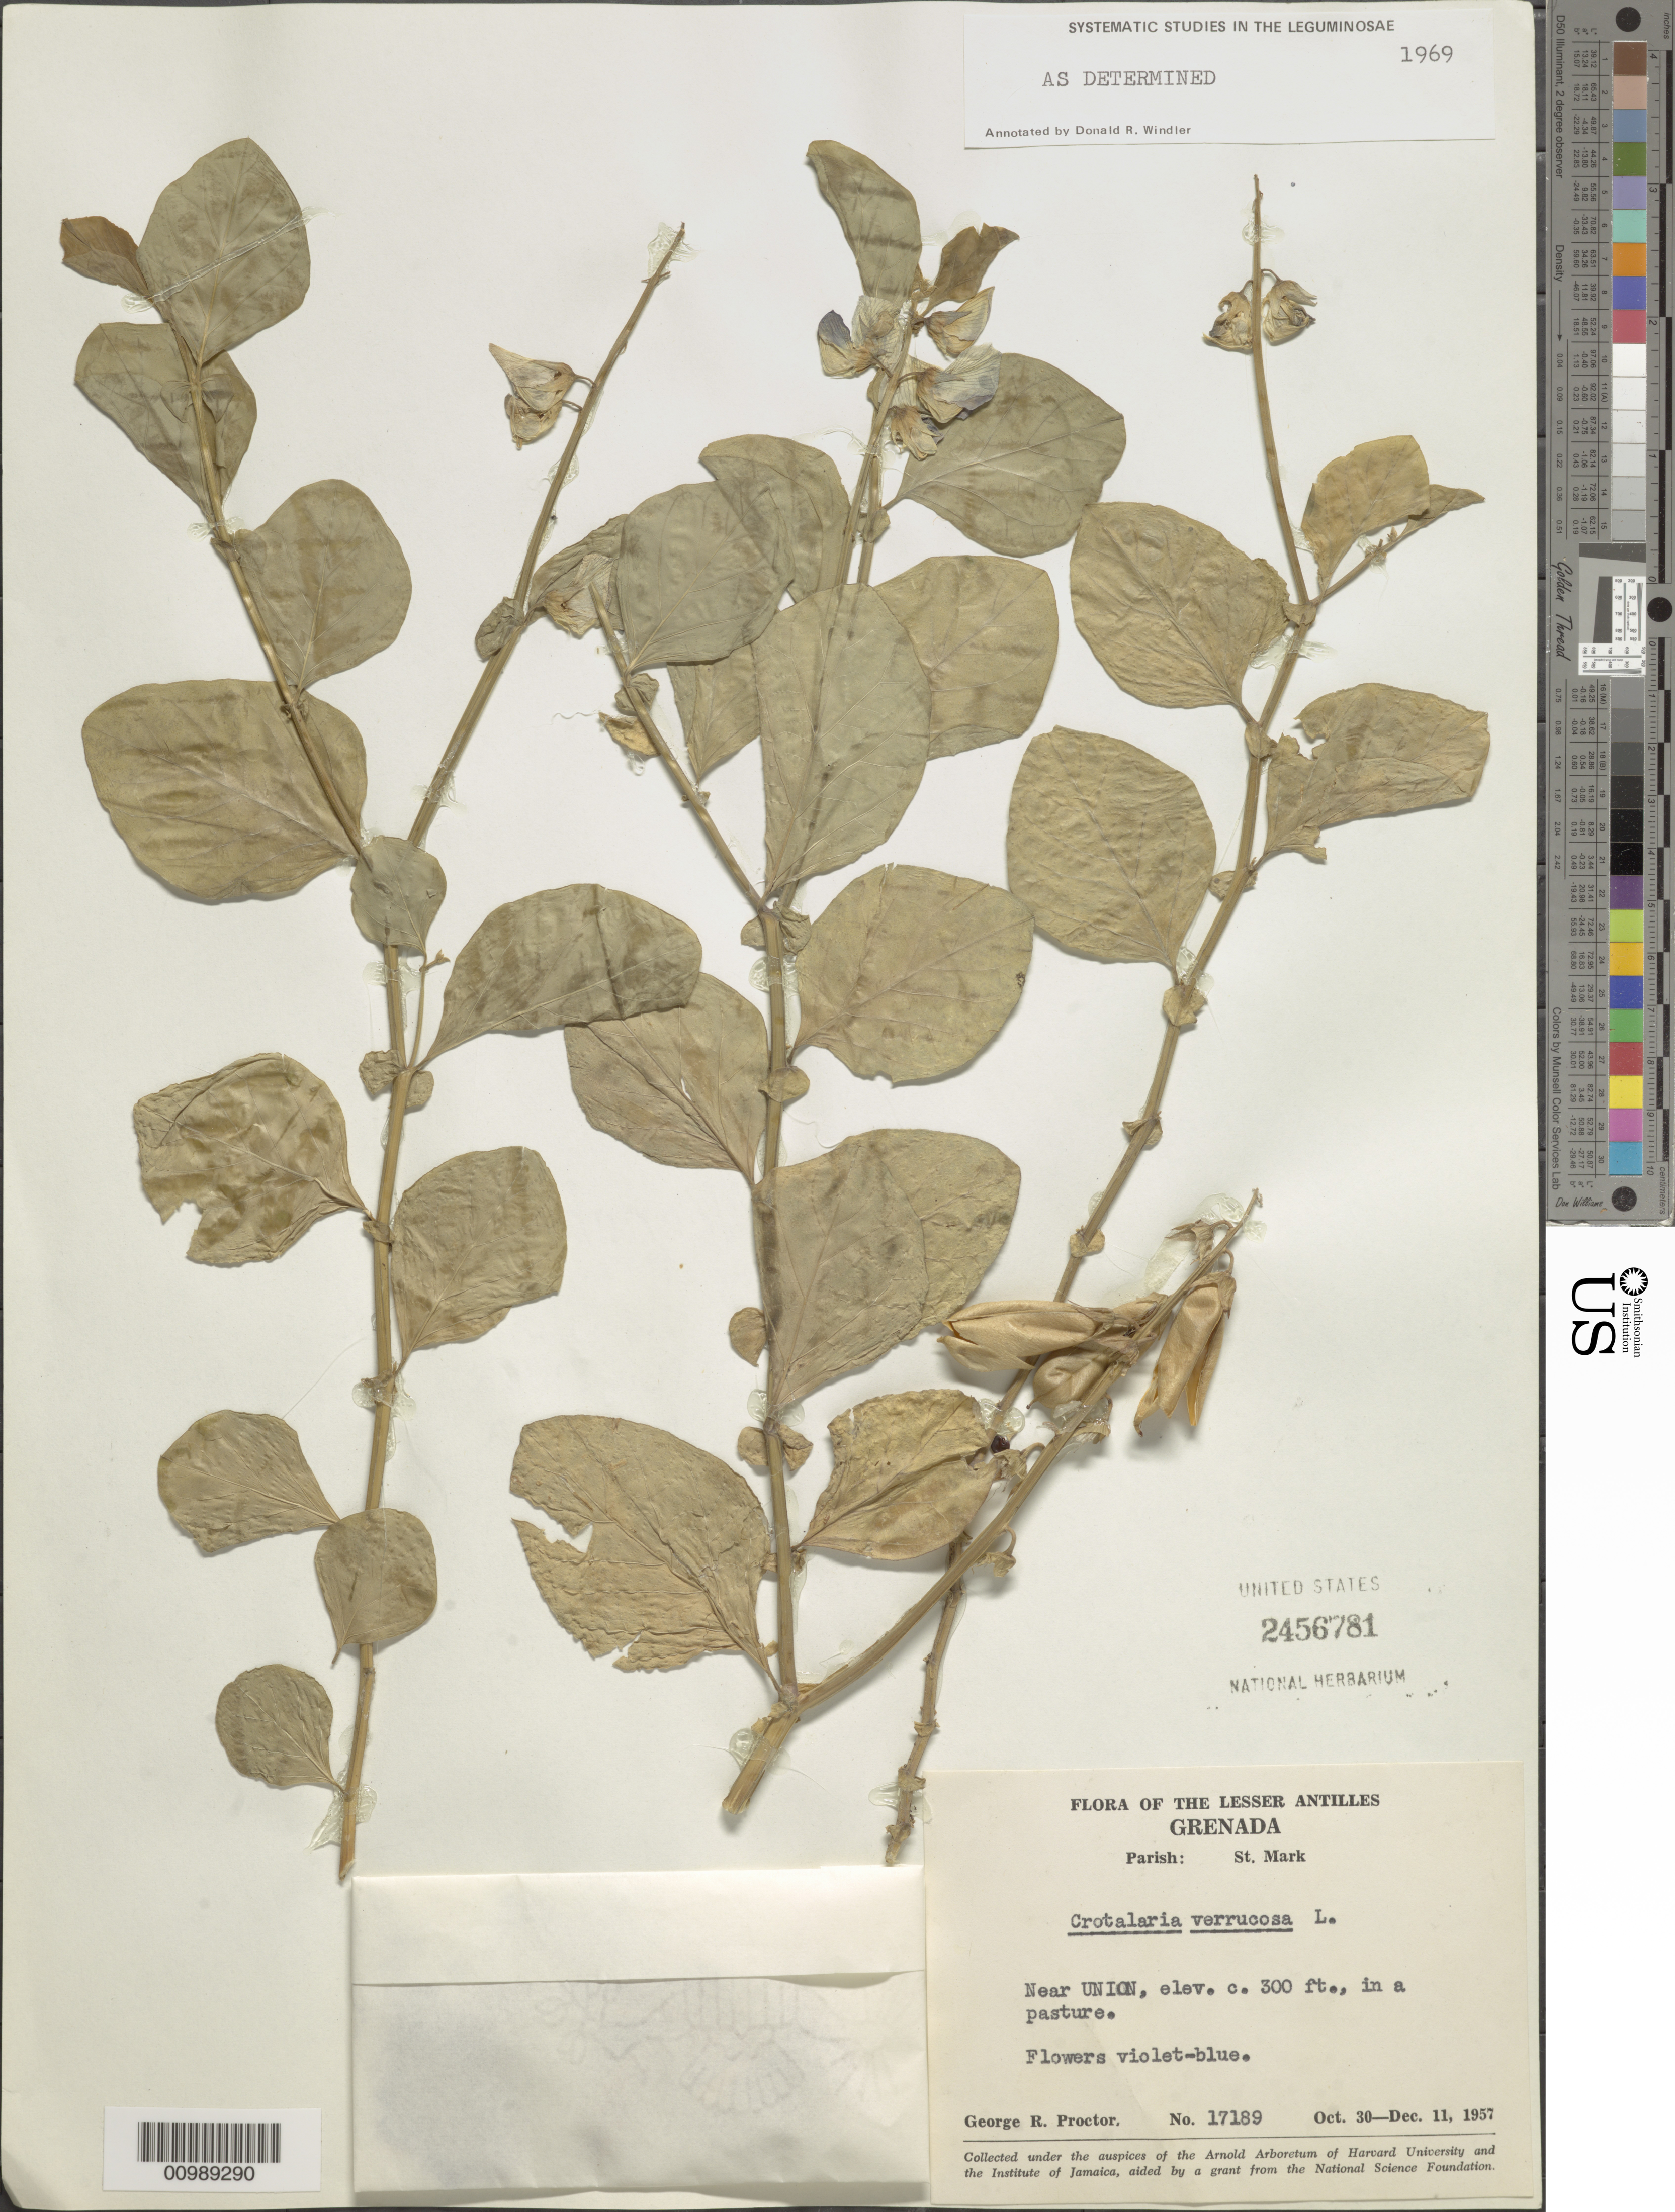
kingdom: Plantae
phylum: Tracheophyta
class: Magnoliopsida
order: Fabales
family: Fabaceae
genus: Crotalaria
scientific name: Crotalaria verrucosa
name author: L.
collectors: G. R. Proctor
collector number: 17189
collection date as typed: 30 Oct 1957 to 11 Dec 1957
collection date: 1957-10-30/1957-12-11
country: Grenada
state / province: Saint Mark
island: Grenada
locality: Near Union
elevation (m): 91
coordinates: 0 N, 0 E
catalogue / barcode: US 2456781